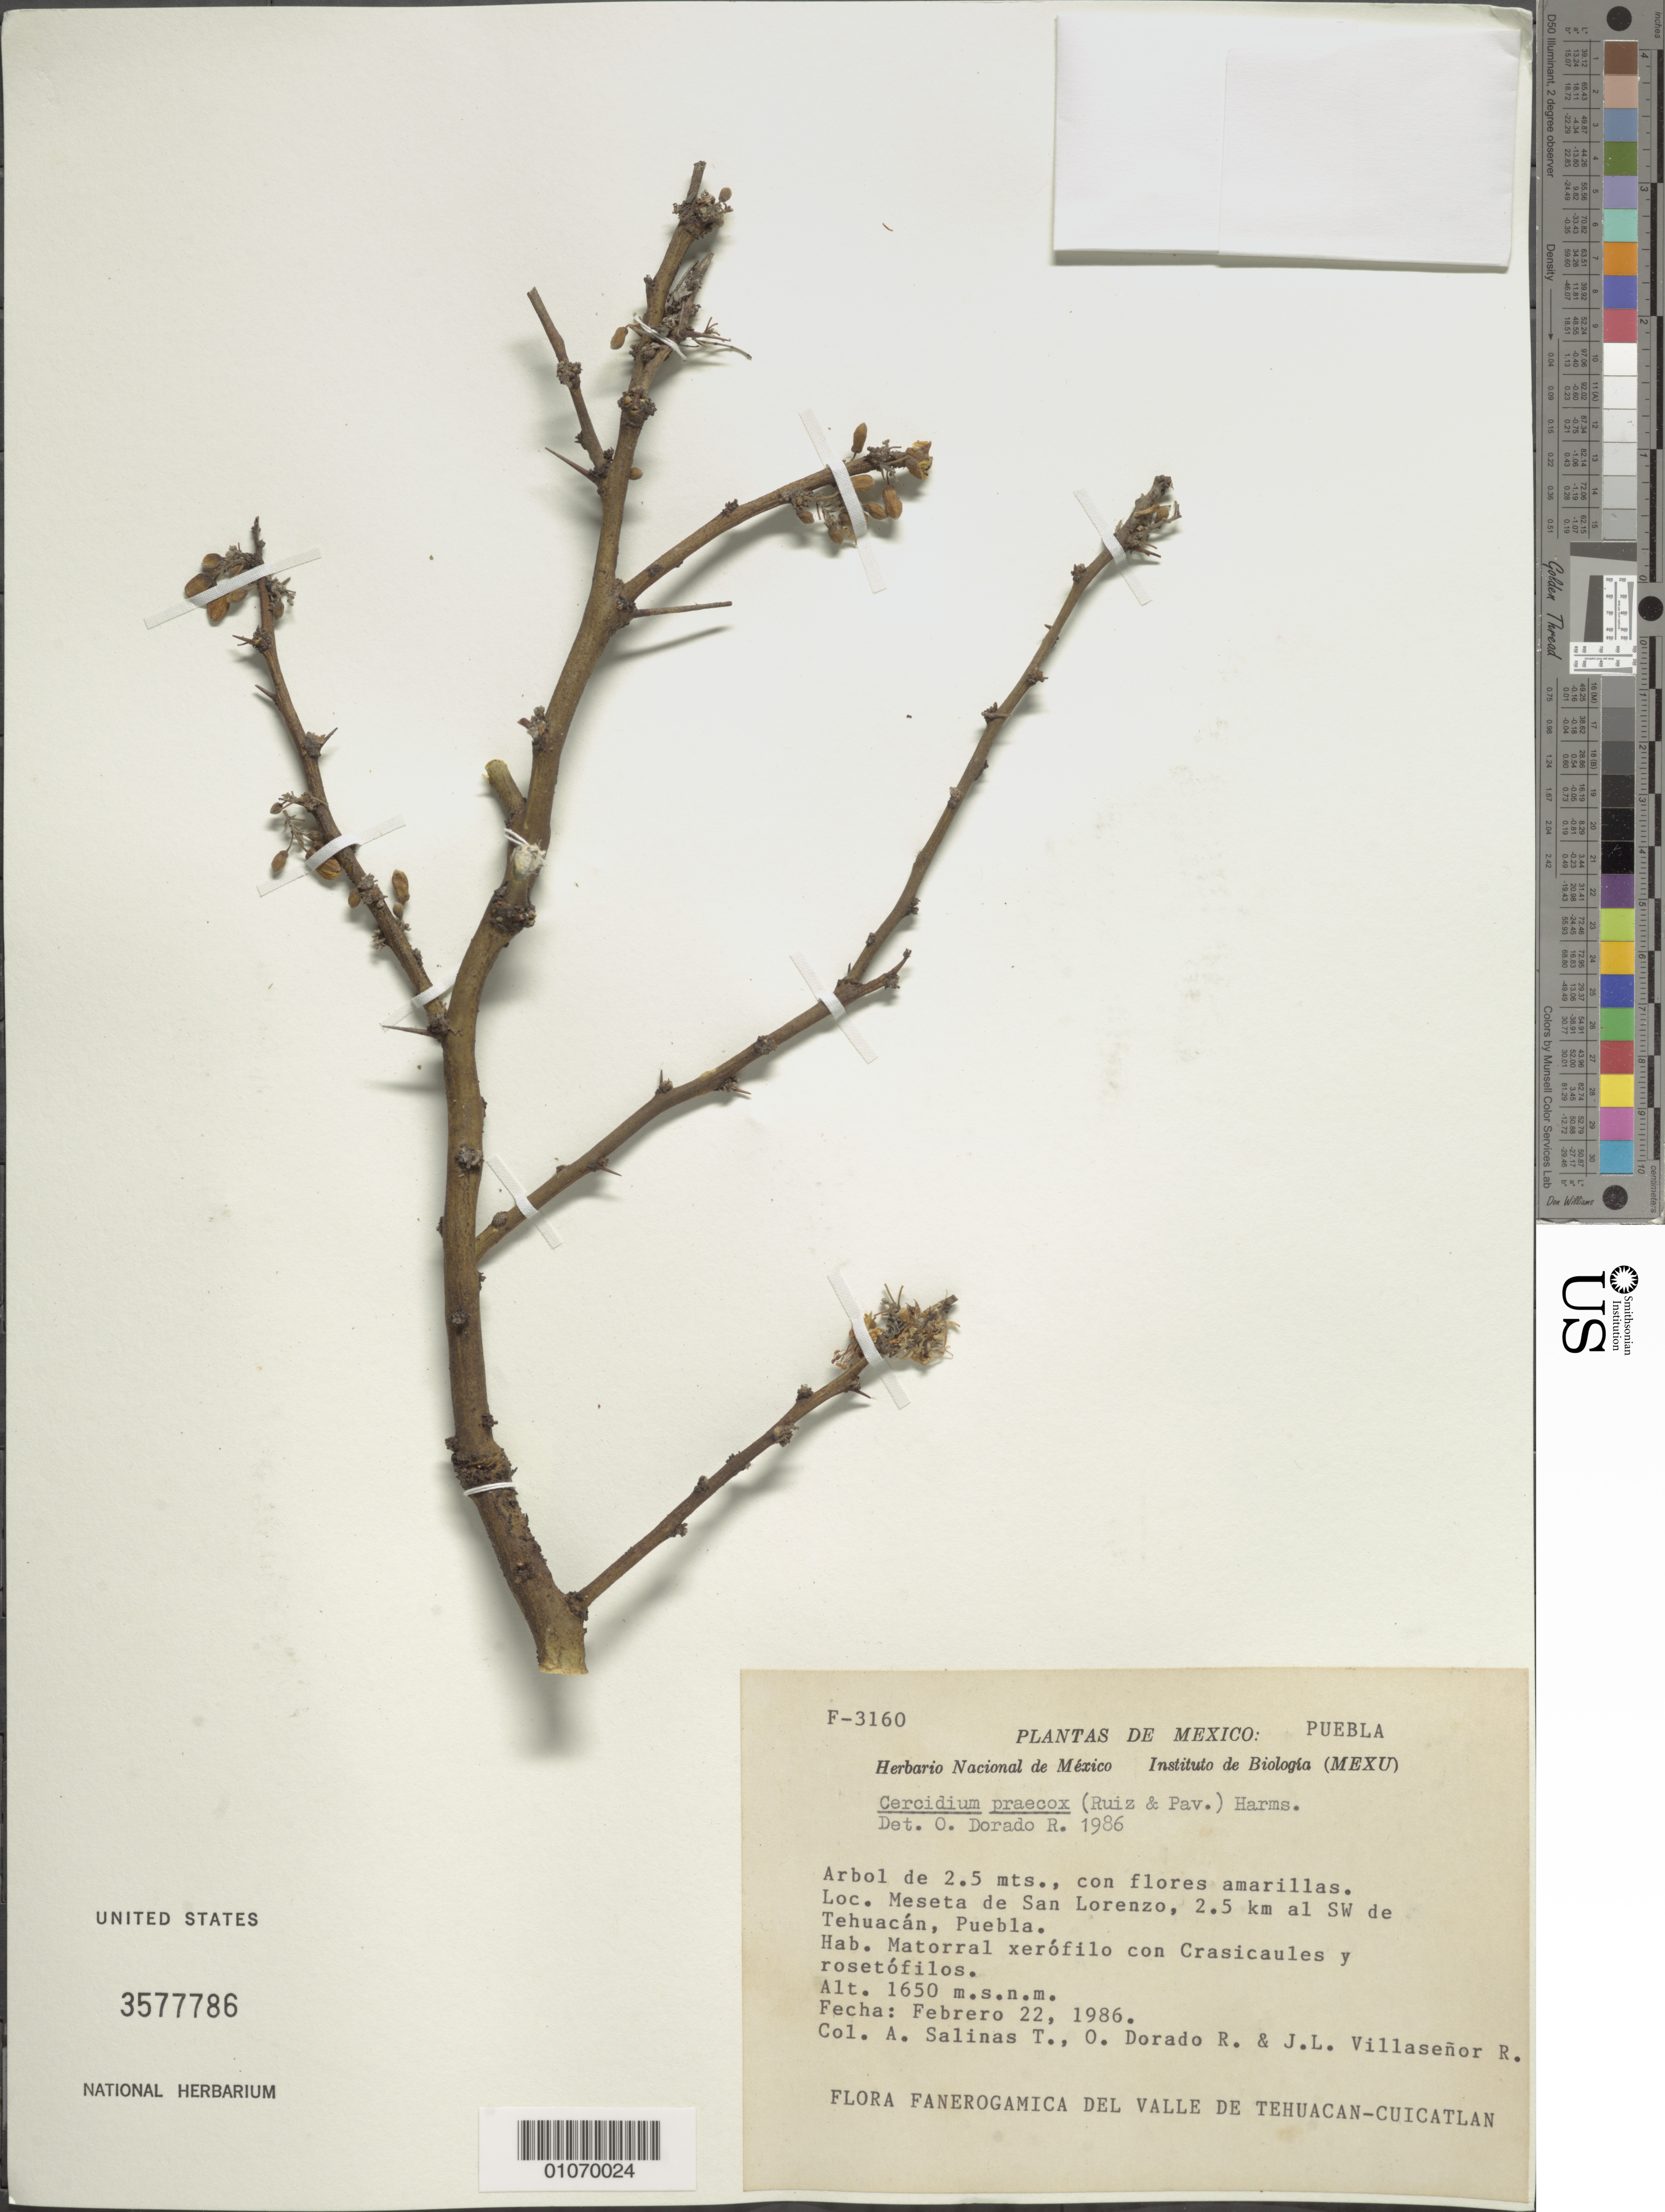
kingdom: Plantae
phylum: Tracheophyta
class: Magnoliopsida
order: Fabales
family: Fabaceae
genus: Parkinsonia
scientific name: Parkinsonia praecox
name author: (Ruiz & Pav.) J.E. Hawkins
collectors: A. Salinas T., O. R. Dorado & J. L. Villasenor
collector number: F-3160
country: Mexico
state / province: Puebla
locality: Meseta de San Lorenzo, SW of Tehuacan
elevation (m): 1650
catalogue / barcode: US 3577786